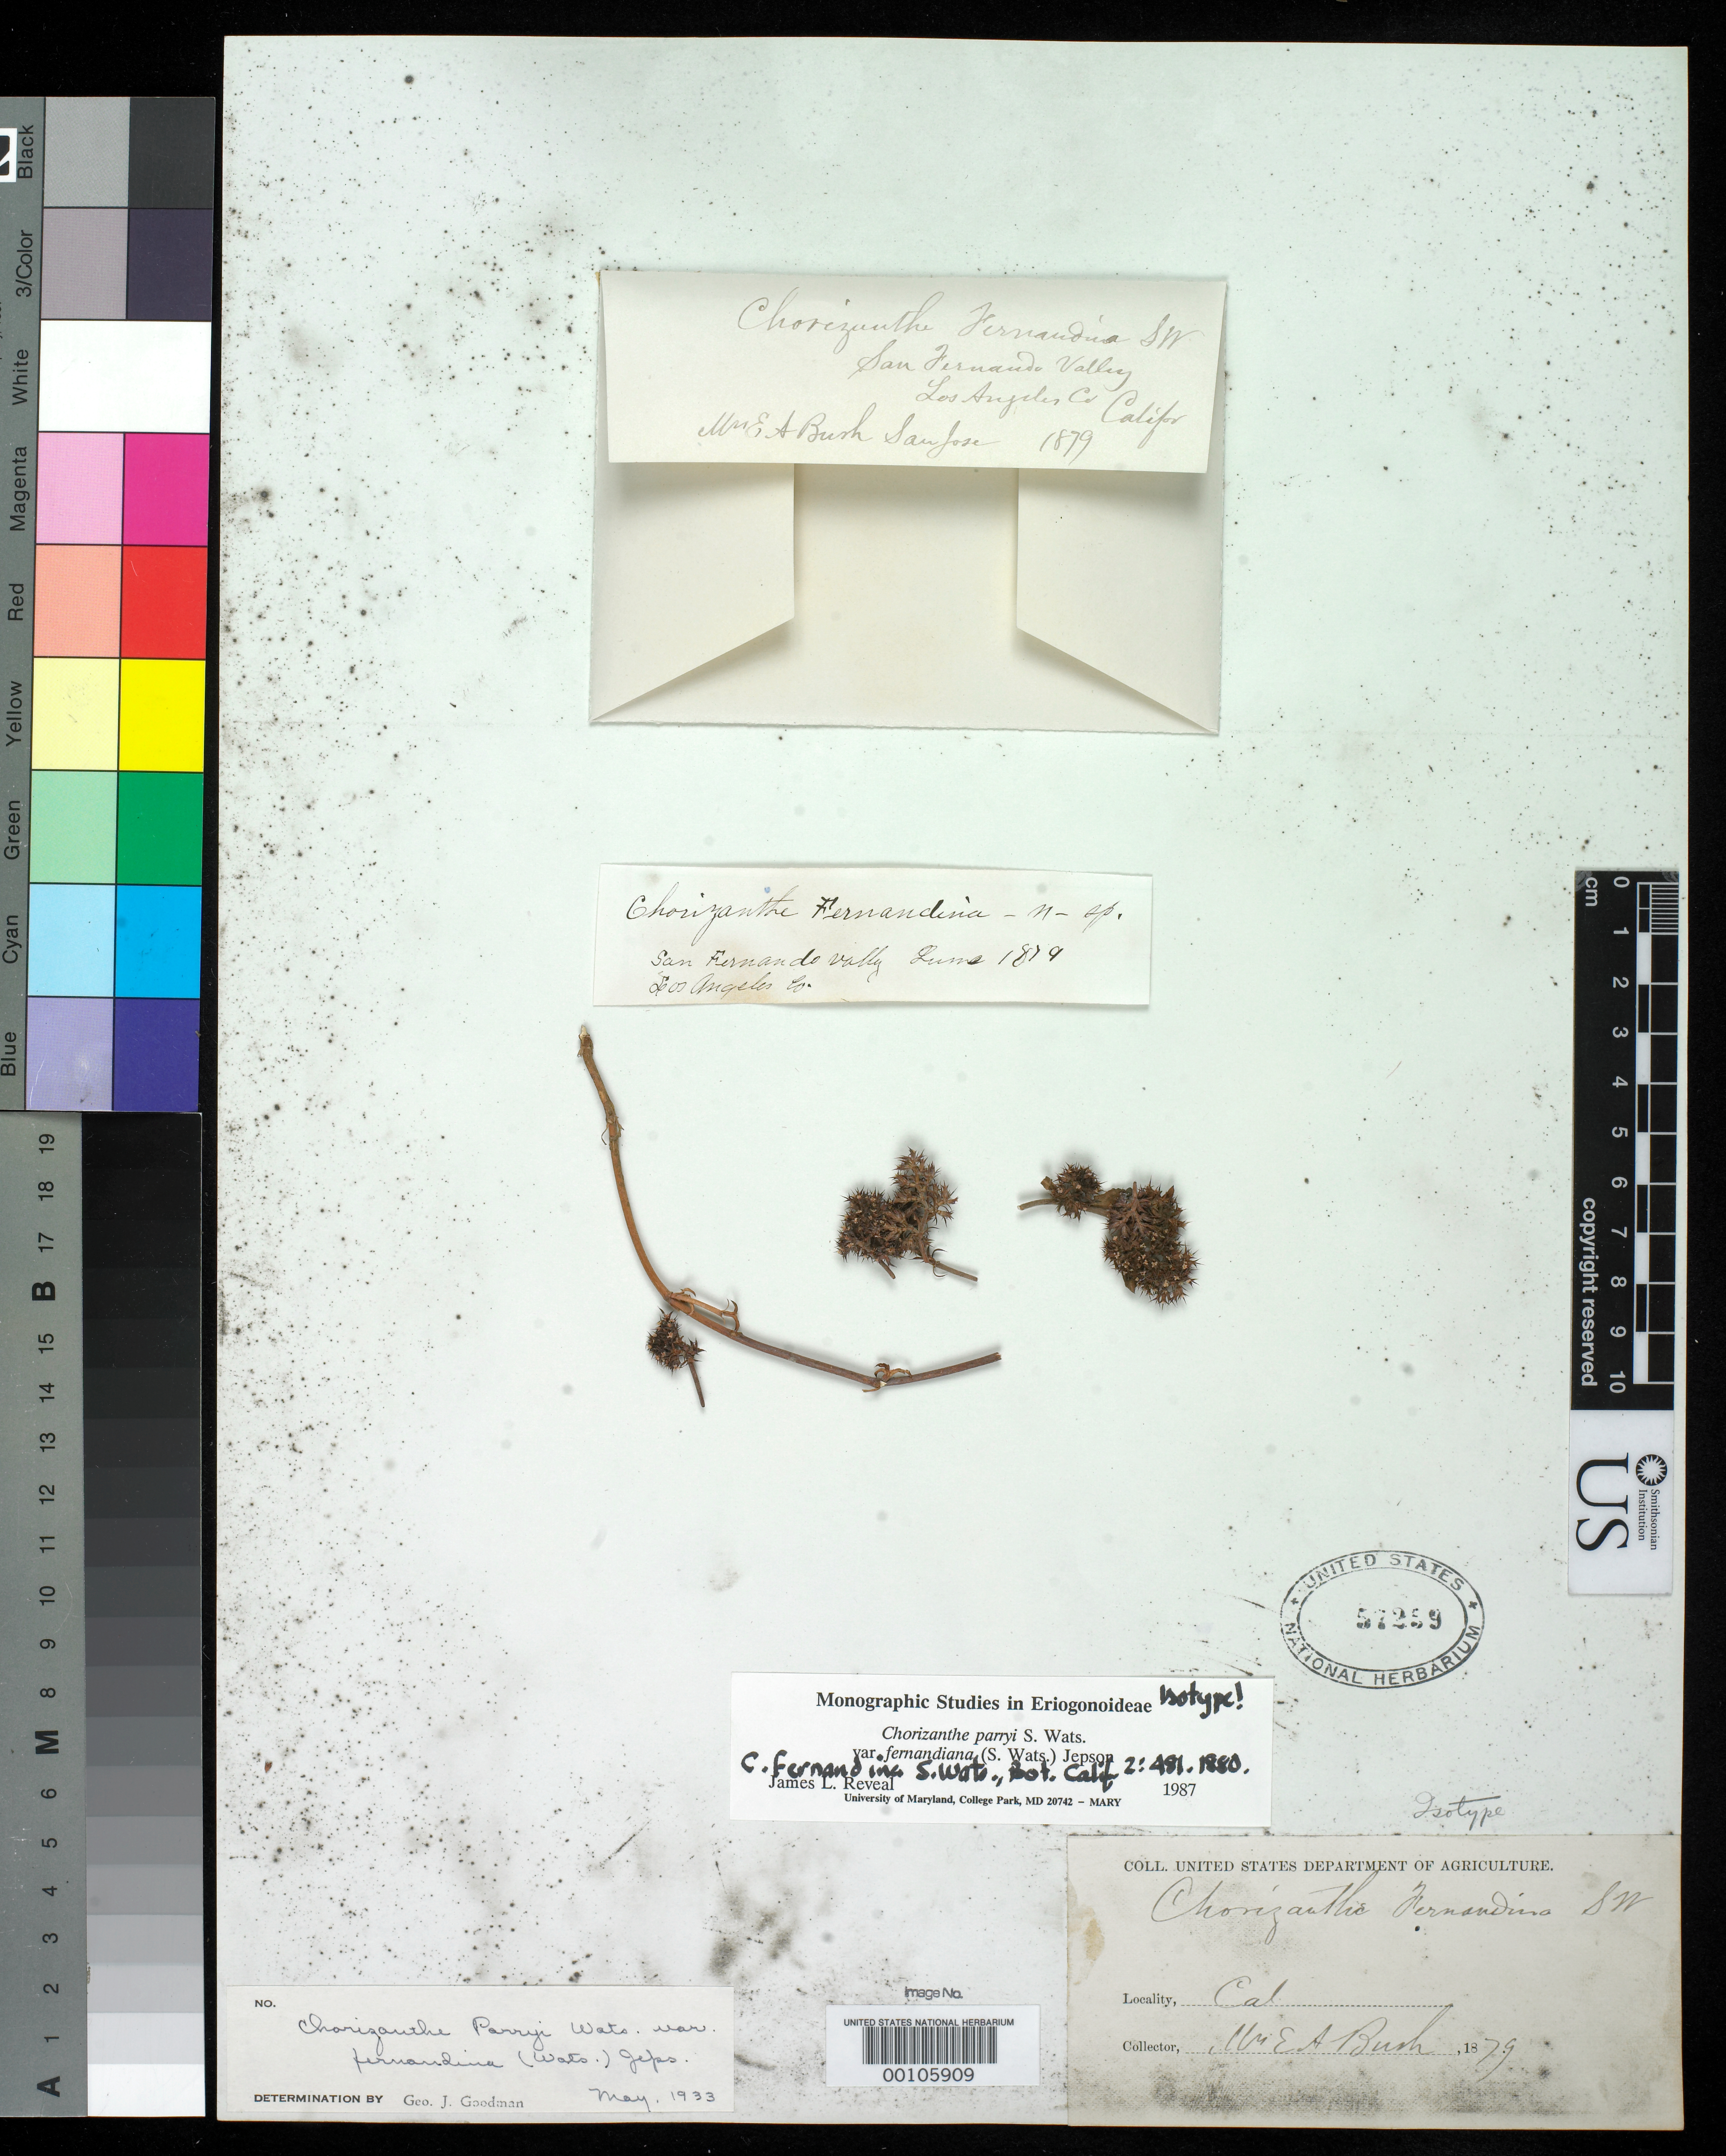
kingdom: Plantae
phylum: Tracheophyta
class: Magnoliopsida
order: Caryophyllales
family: Polygonaceae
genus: Chorizanthe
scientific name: Chorizanthe fernandina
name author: S. Watson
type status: Isotype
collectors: E. A. Busch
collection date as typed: Jun 1879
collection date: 1879-06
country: United States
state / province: California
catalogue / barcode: US 57259